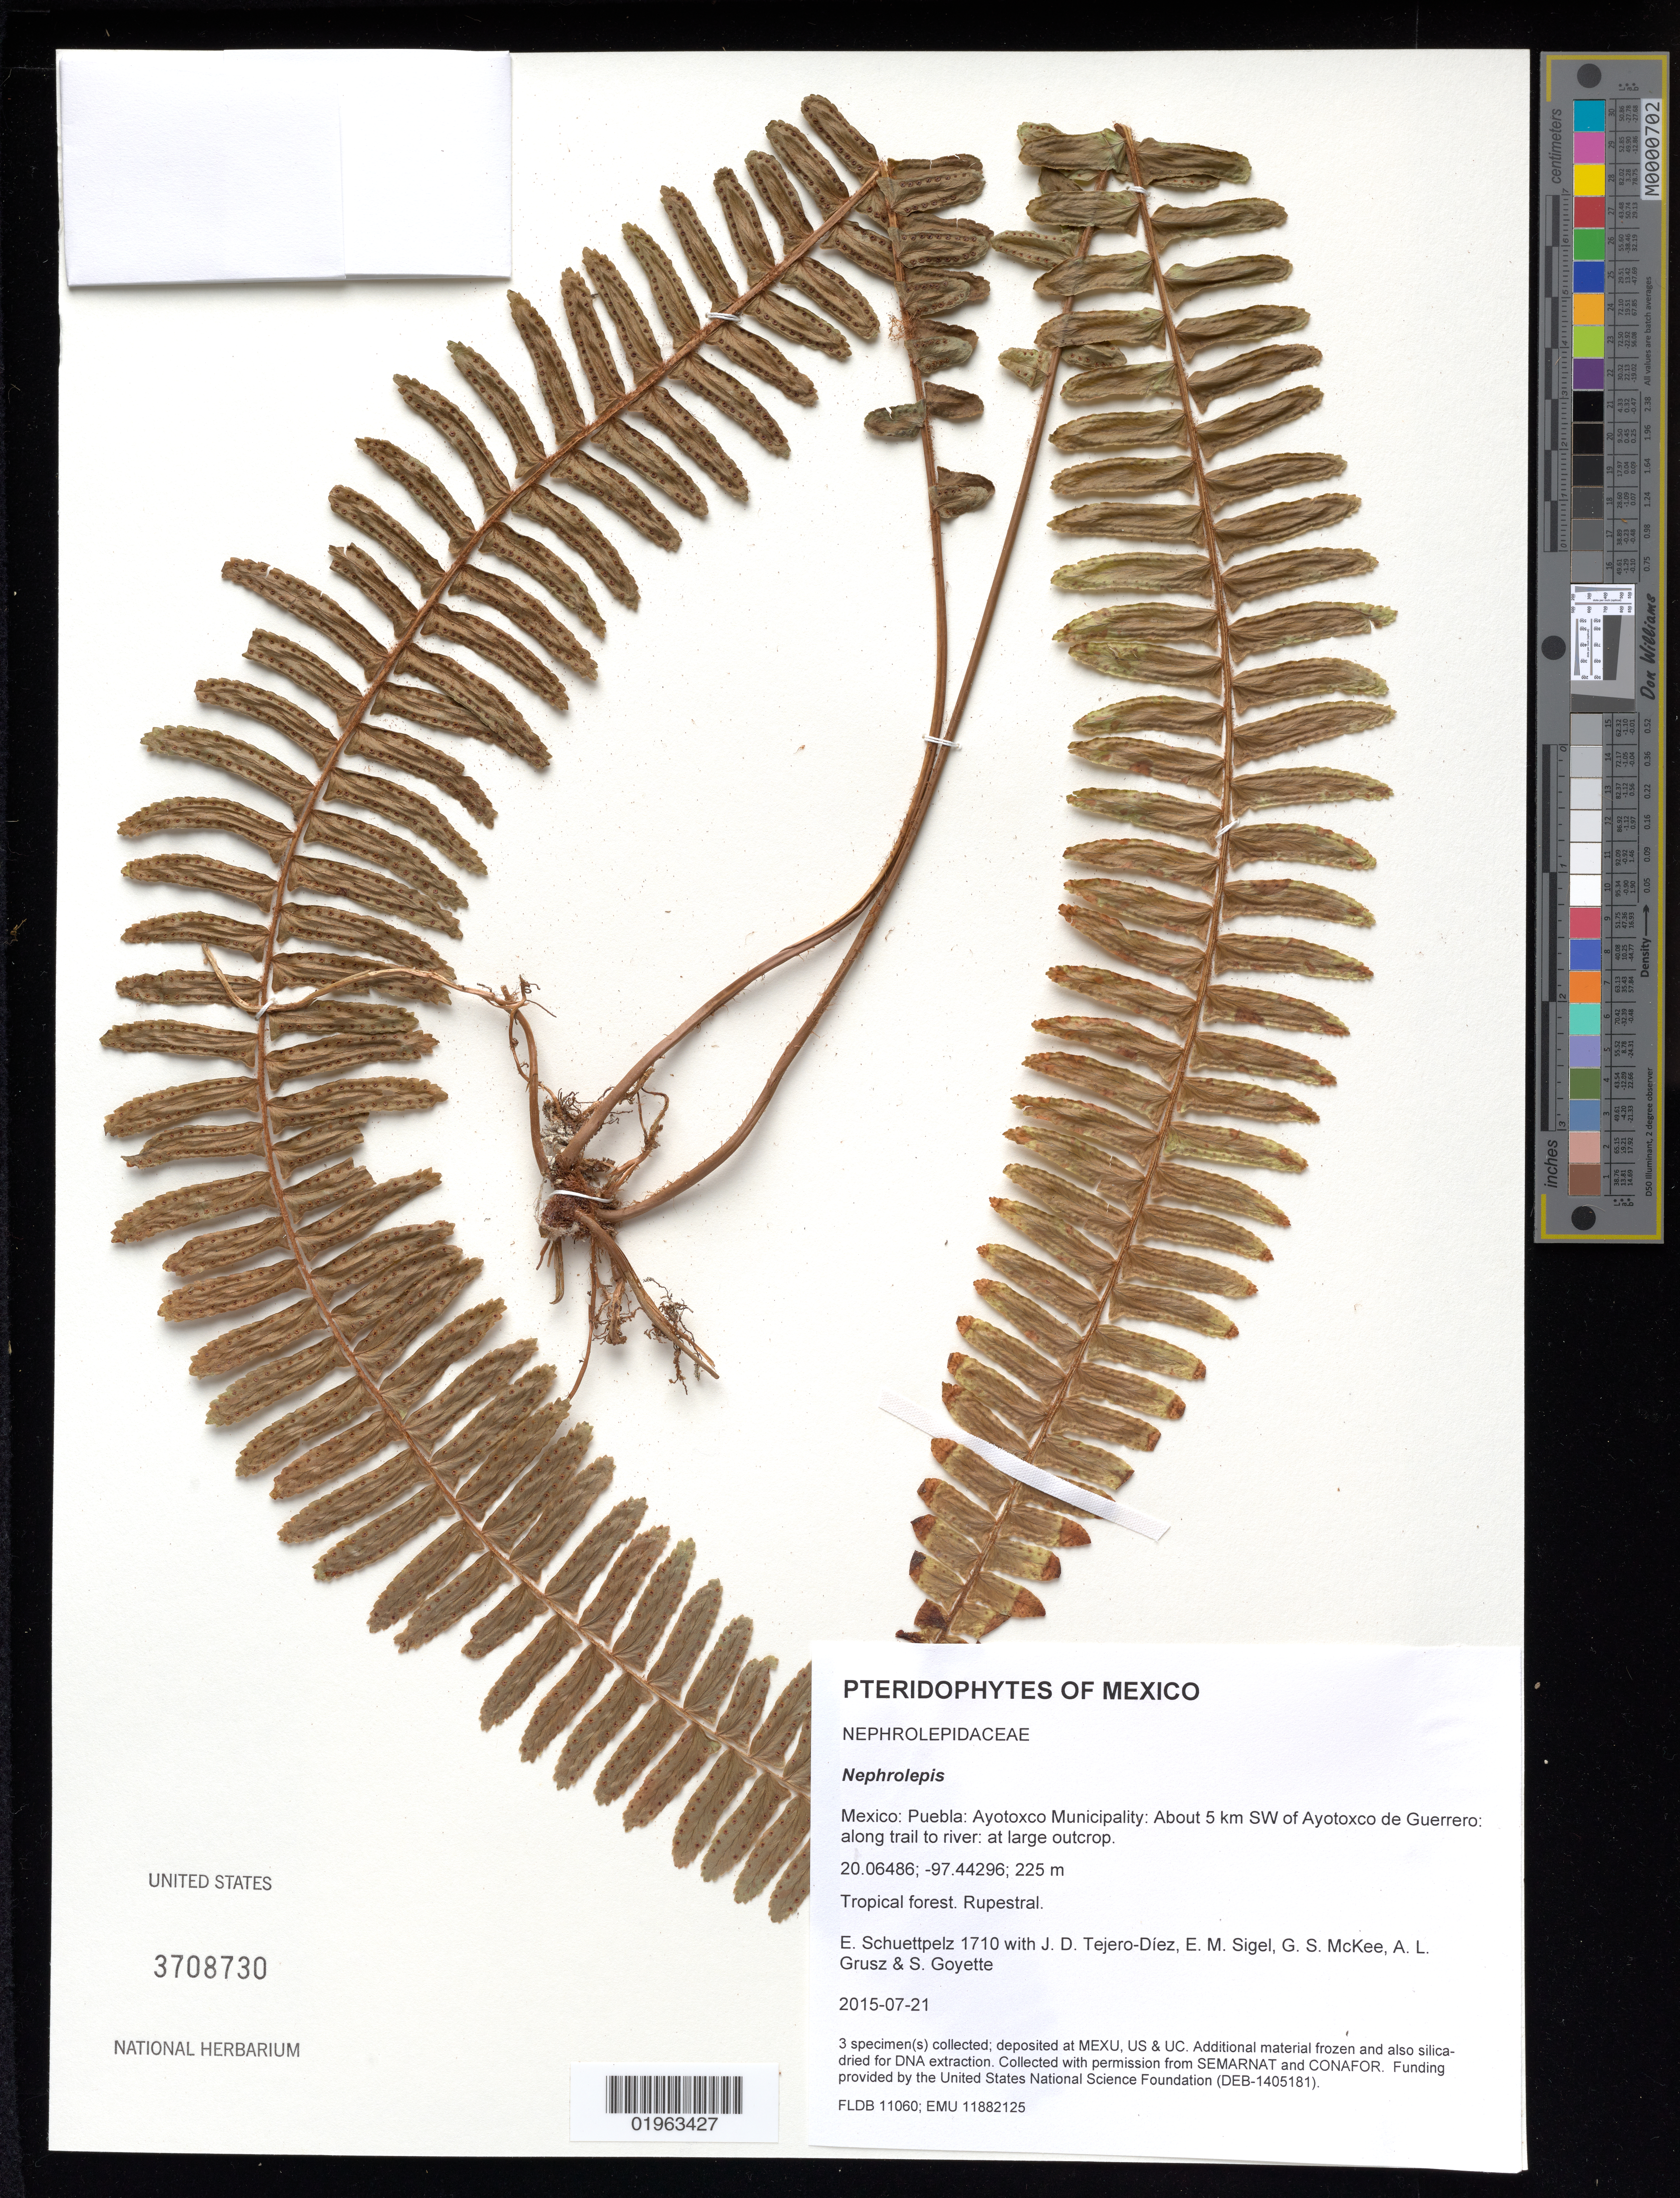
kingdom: Plantae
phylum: Tracheophyta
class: Polypodiopsida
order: Polypodiales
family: Nephrolepidaceae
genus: Nephrolepis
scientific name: Nephrolepis sp.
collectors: E. Schuettpelz, D. Tejero-Díez, E. M. Sigel, G. S. McKee & A. Grusz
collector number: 1710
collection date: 2015-07-21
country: Mexico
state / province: Puebla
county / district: Ayotoxco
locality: About 5 km SW of Ayotoxco de Guerrero: along trail to river: at large outcrop.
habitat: Tropical forest.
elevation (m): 225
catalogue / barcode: US 3708730